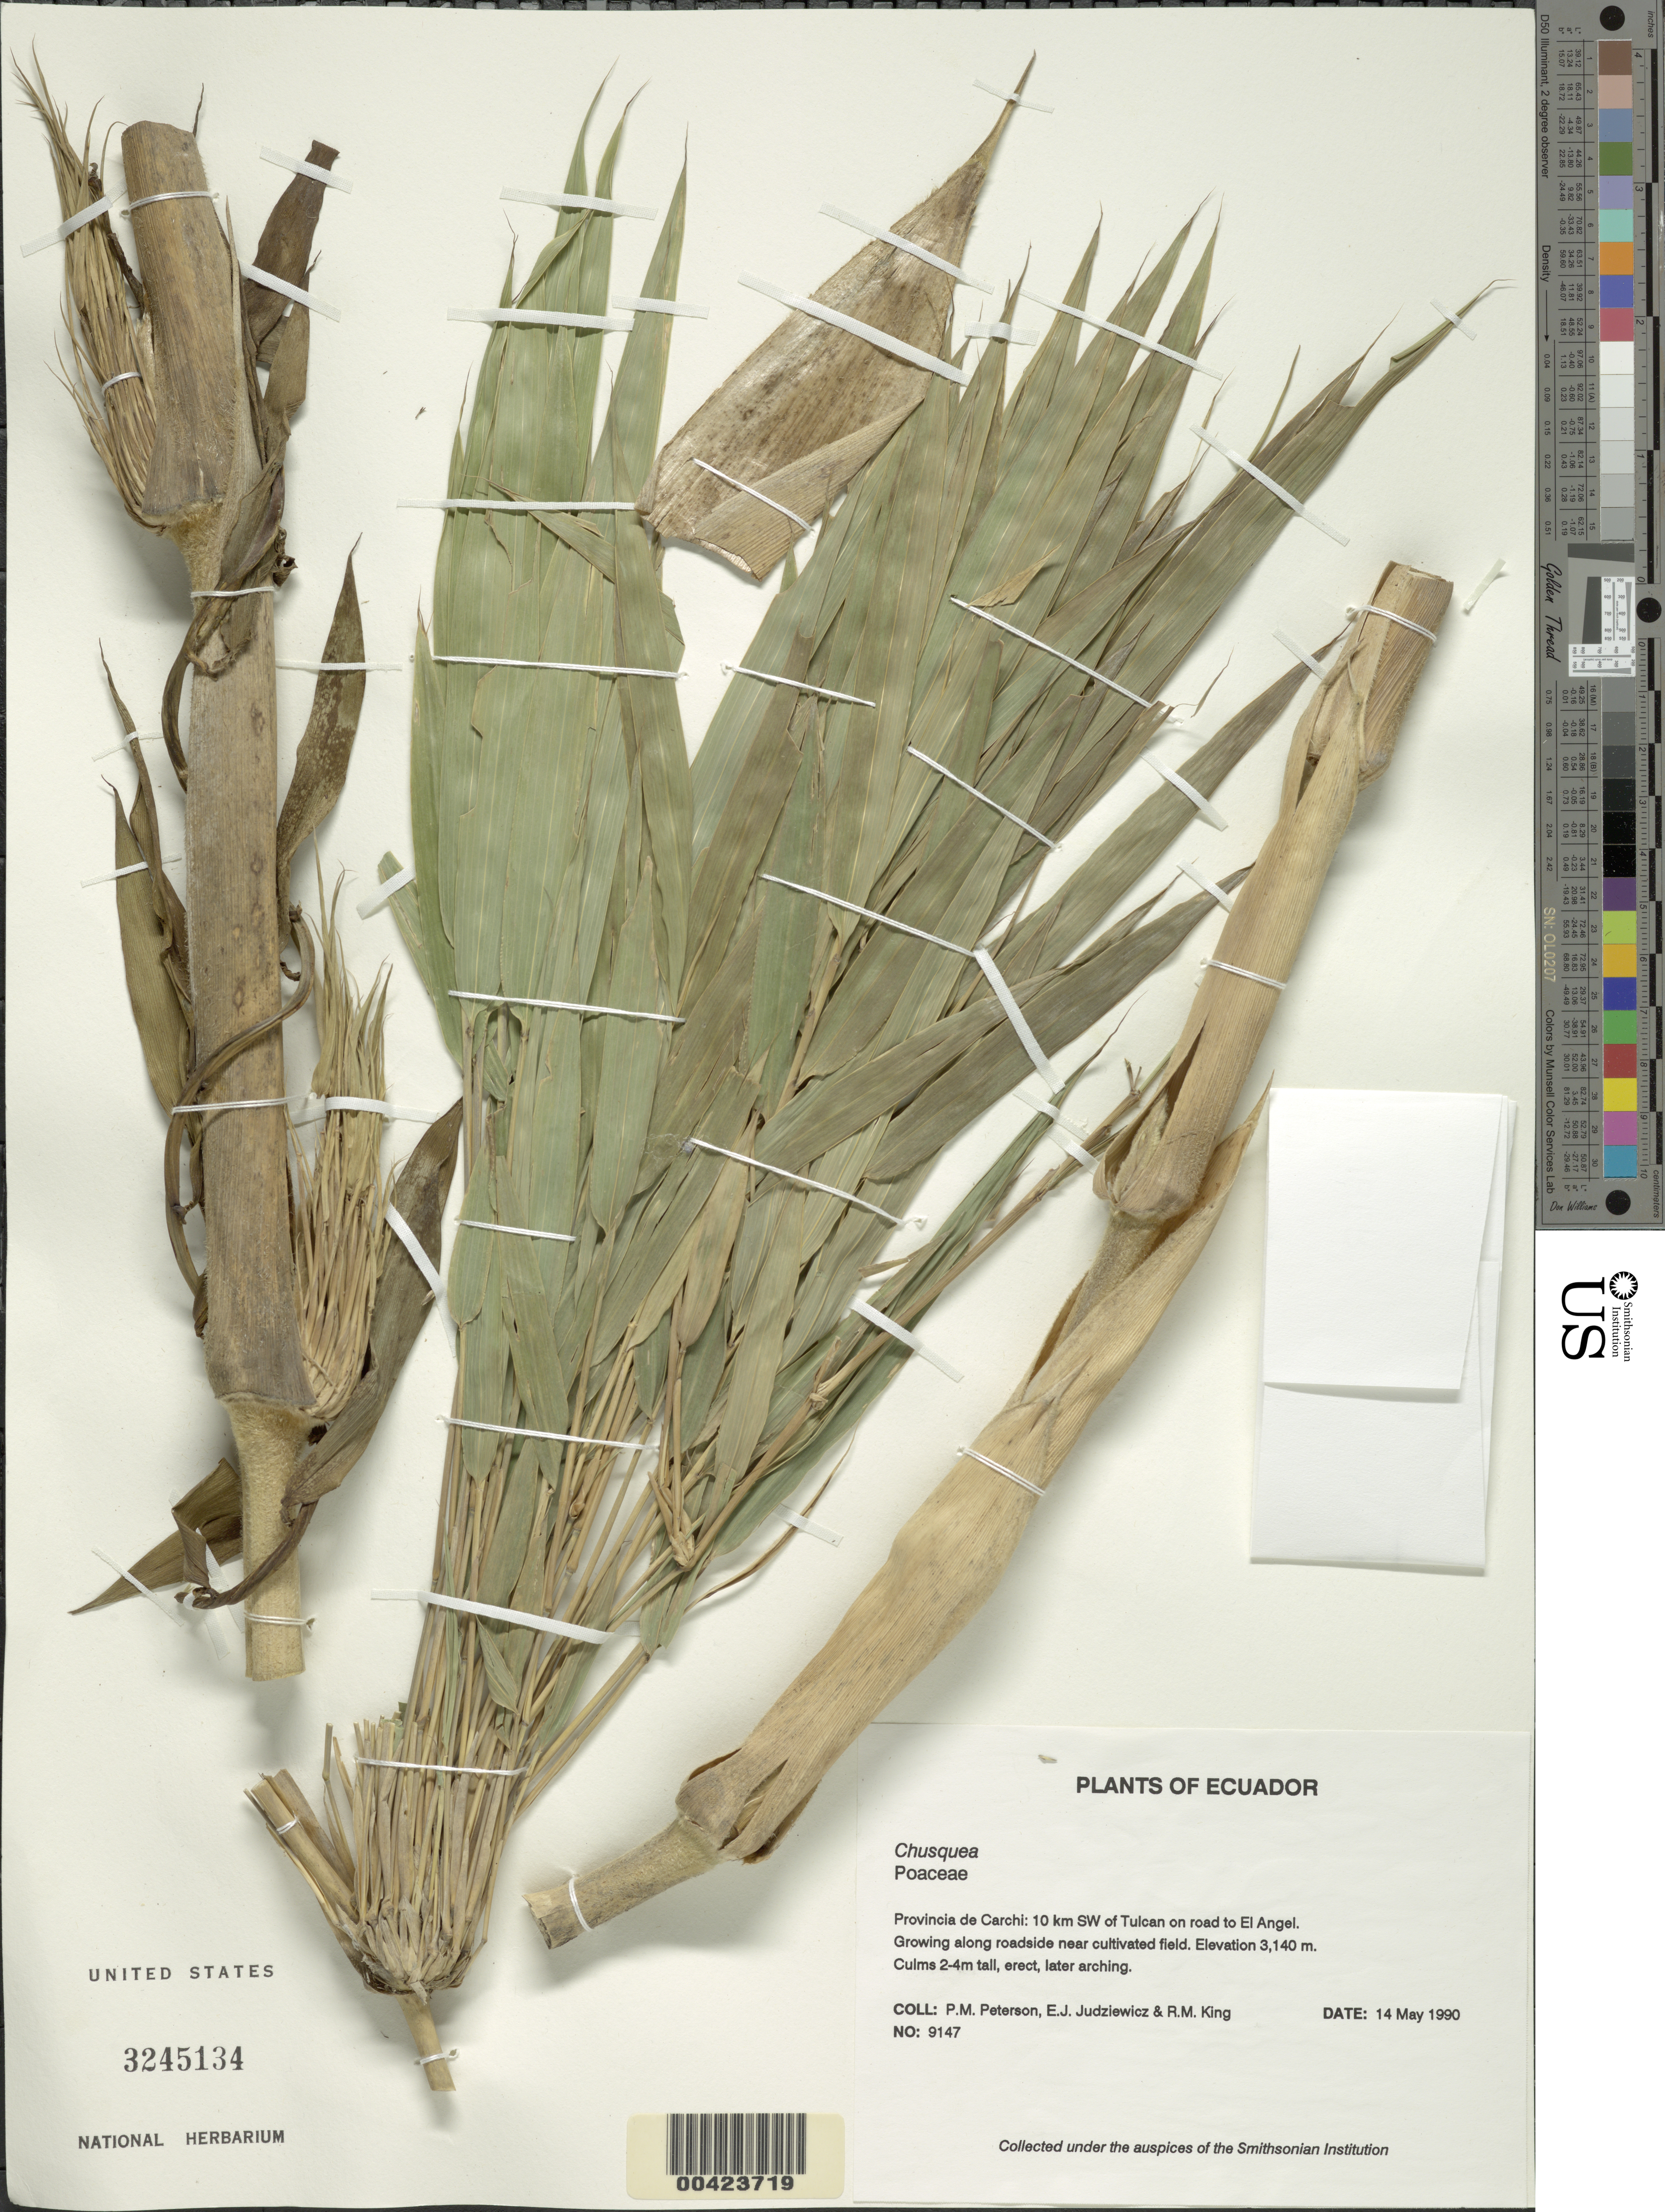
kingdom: Plantae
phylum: Tracheophyta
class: Liliopsida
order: Poales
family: Poaceae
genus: Chusquea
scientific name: Chusquea sp.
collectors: P. M. Peterson, E. J. Judziewicz & R. M. King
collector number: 09147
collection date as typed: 14 May 1990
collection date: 1990-05-14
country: Ecuador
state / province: Carchi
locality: Tulcan, 10 km SW of ; on road to El Angel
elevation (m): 3140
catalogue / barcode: US 3245134